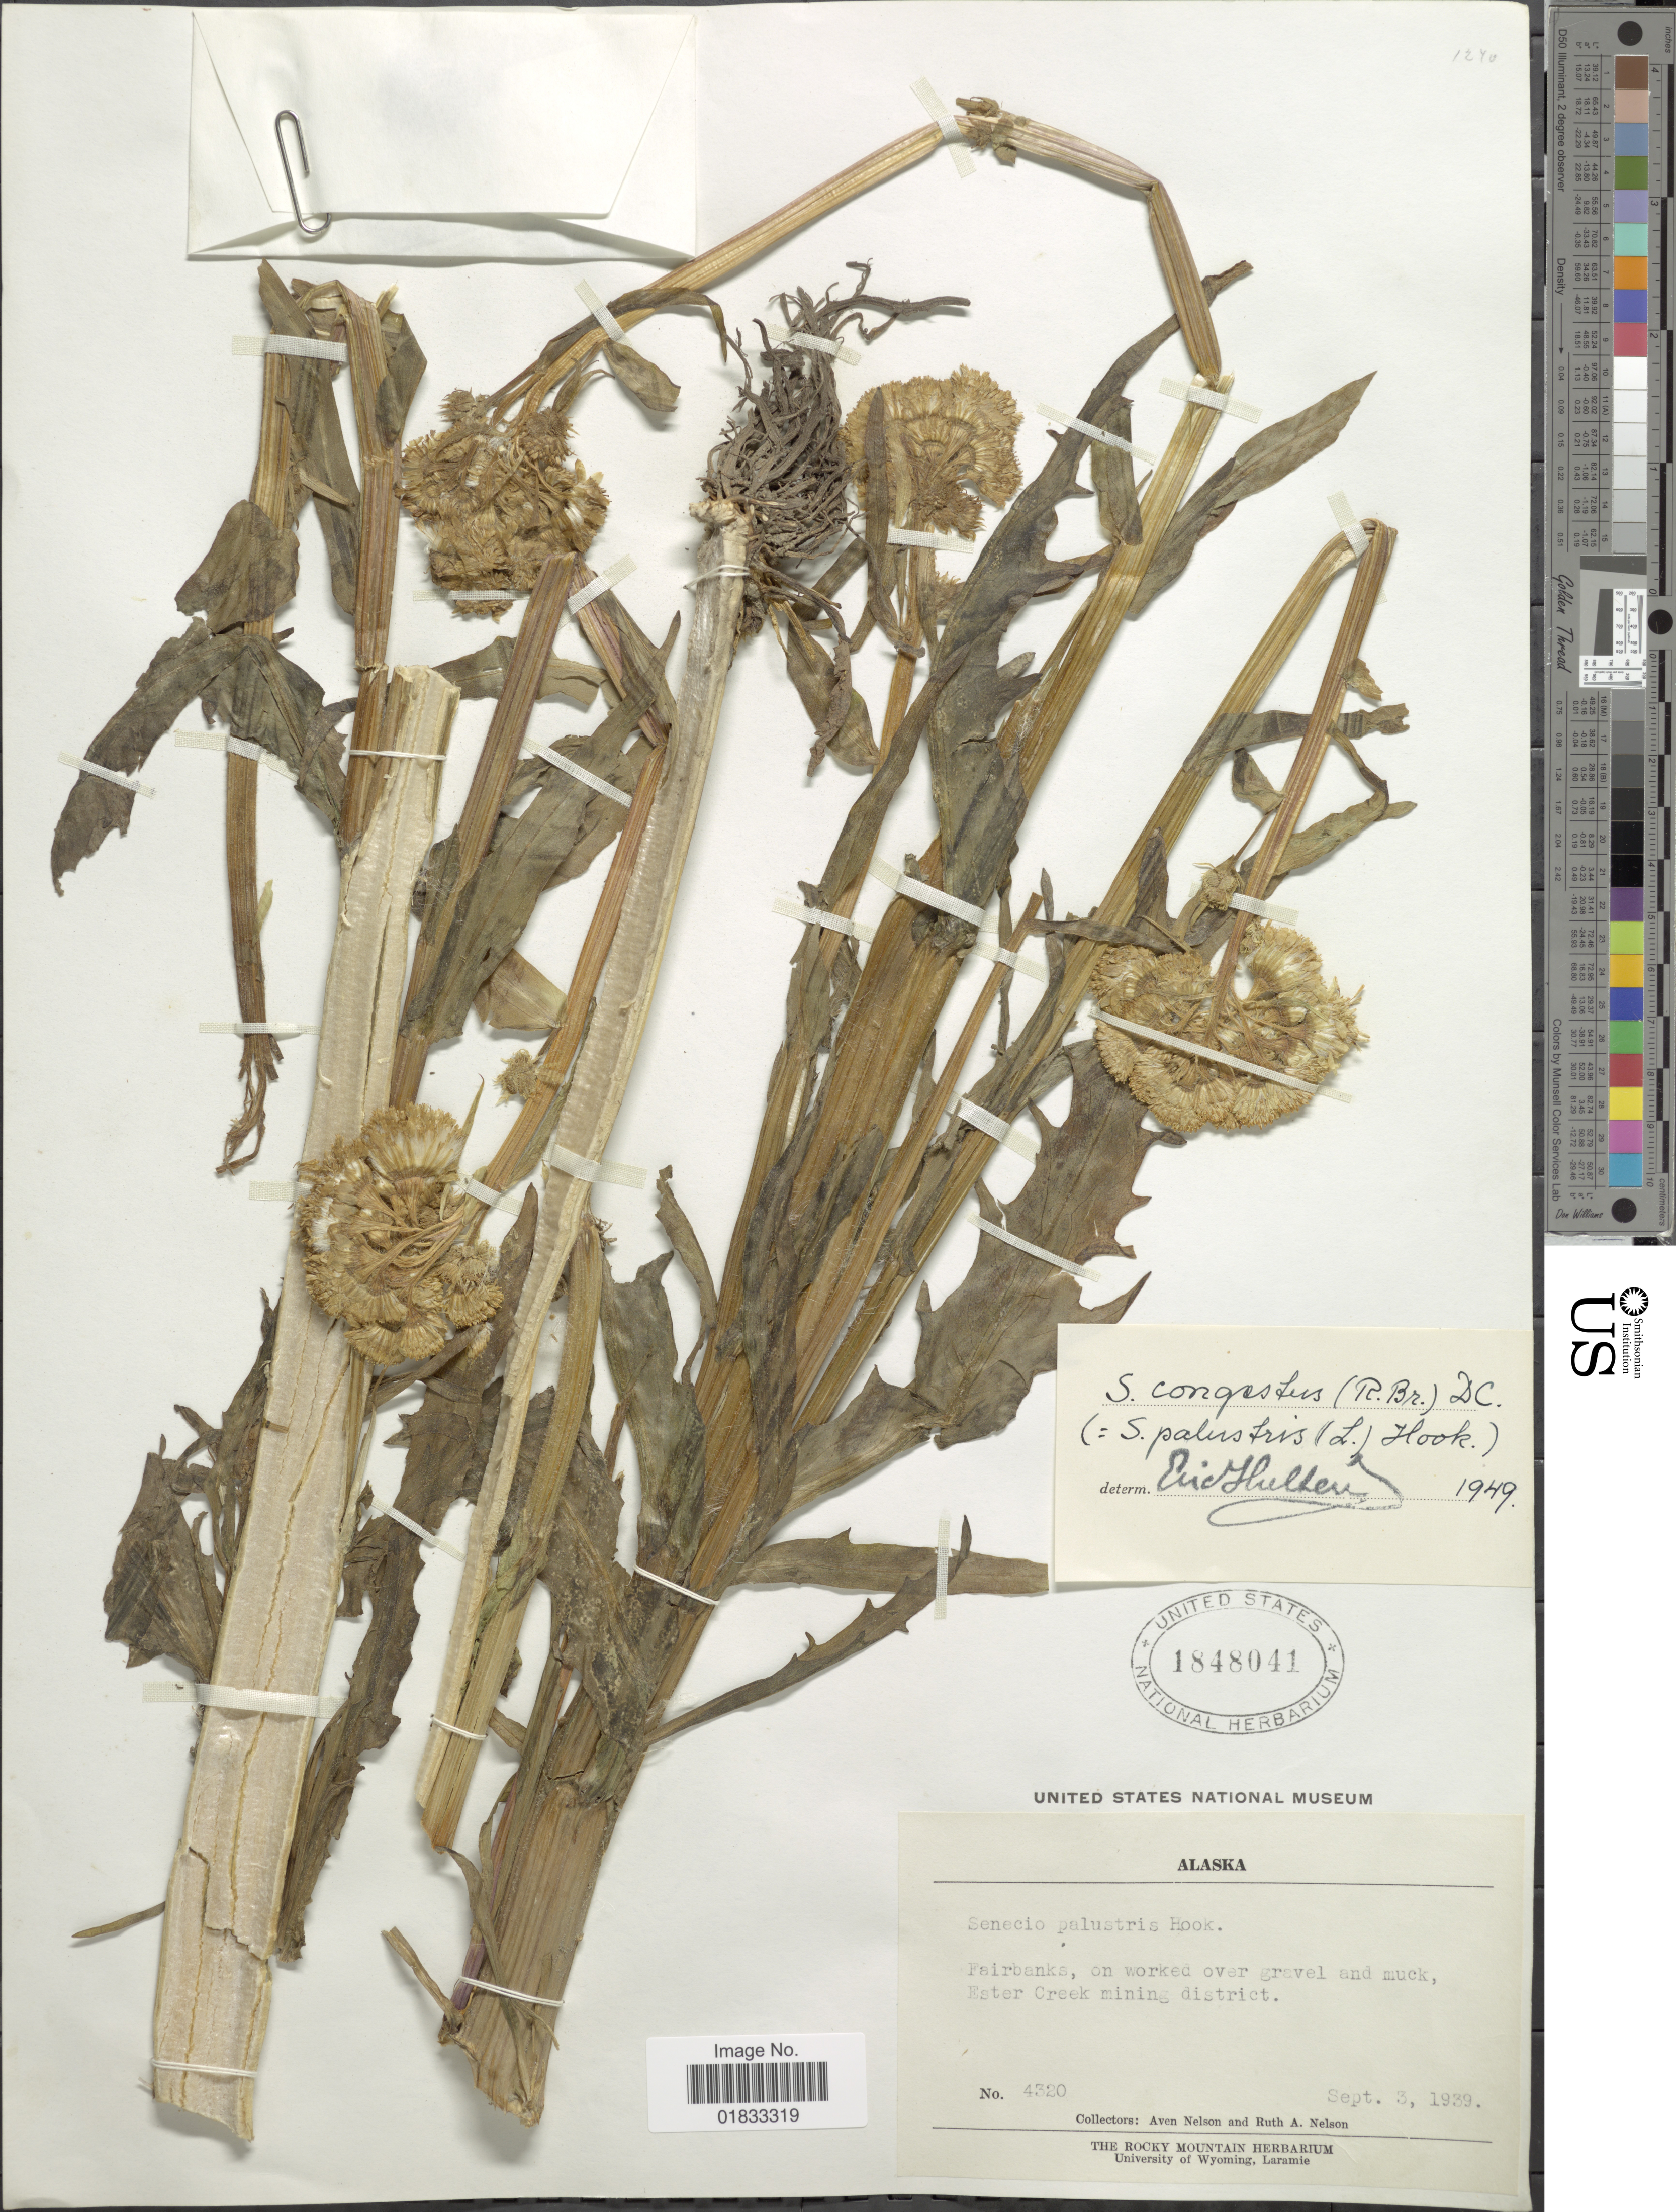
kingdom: Plantae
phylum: Tracheophyta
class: Magnoliopsida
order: Asterales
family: Asteraceae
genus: Tephroseris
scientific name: Tephroseris palustris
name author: (L.) Rchb.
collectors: A. Nelson & R. A. Nelson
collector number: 4320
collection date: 1939-09-03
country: United States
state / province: Alaska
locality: Faribanks, Ester Creek mining District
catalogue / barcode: US 1848041